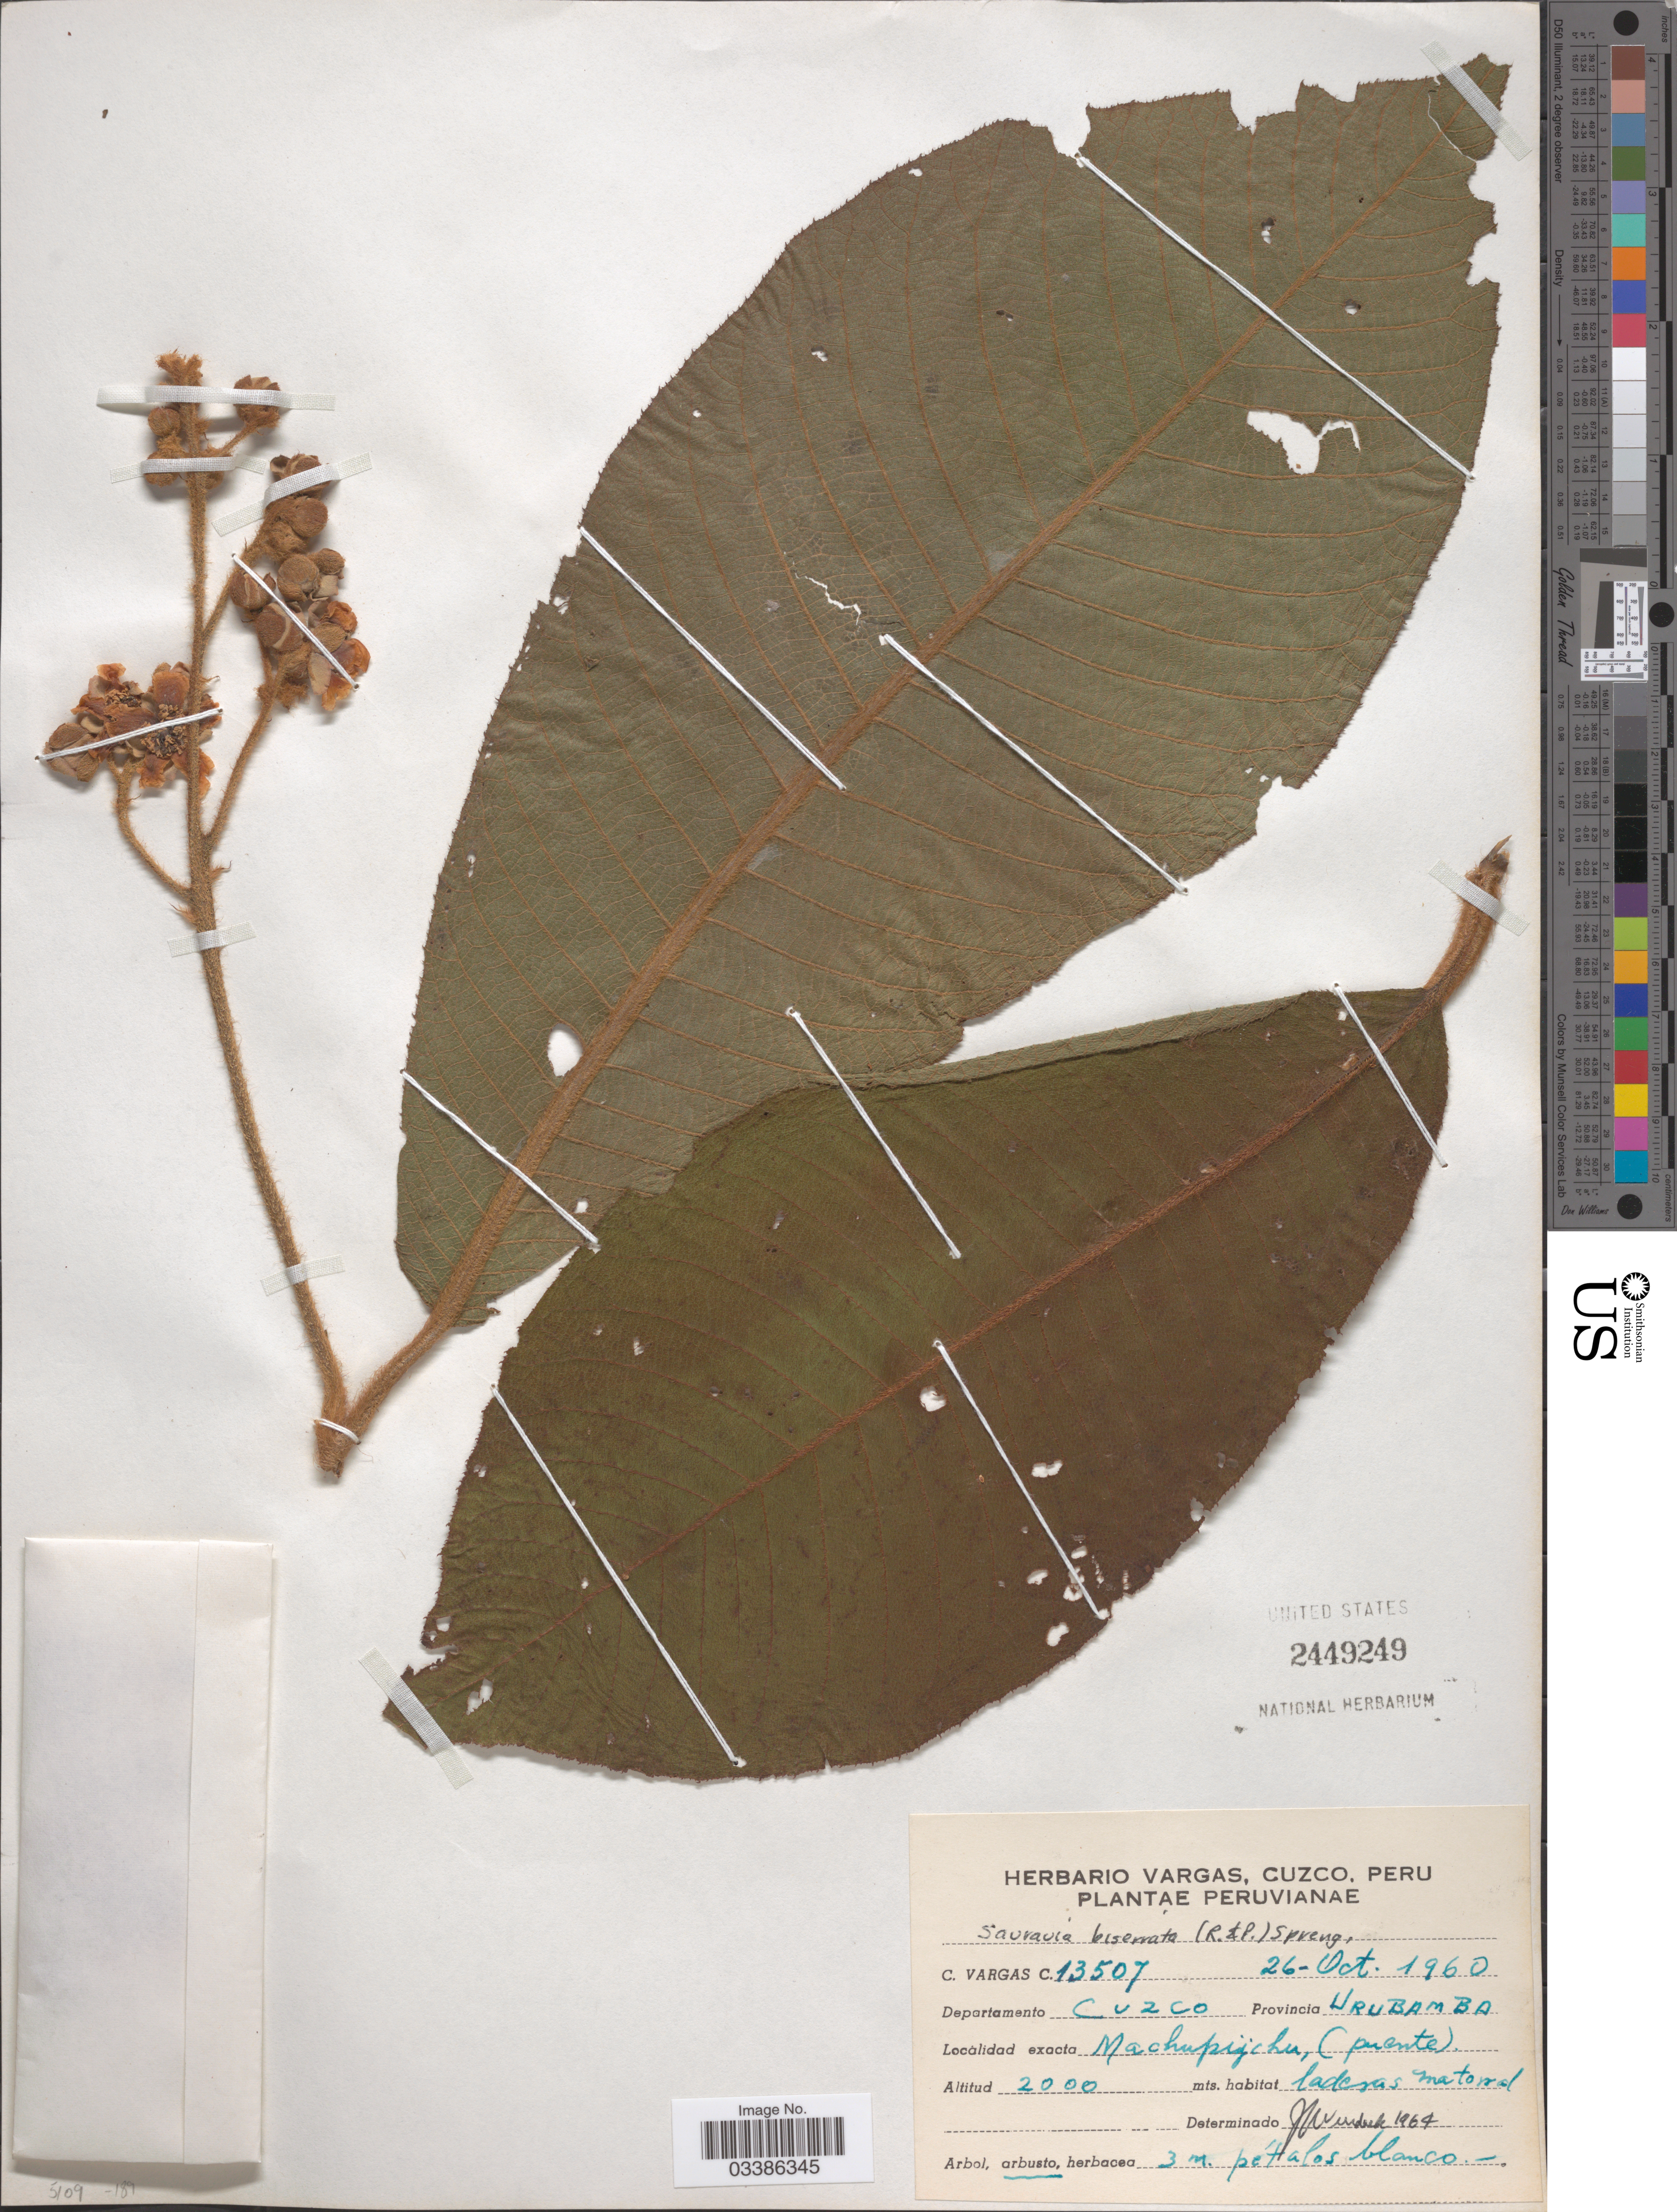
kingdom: Plantae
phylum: Tracheophyta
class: Magnoliopsida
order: Ericales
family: Actinidiaceae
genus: Saurauia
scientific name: Saurauia biserrata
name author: (Ruiz & Pav.) Spreng.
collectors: C. Vargas Calderón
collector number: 13507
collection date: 1960-10-26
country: Peru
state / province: Cusco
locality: Departamento Cuzco. Provincia Urubamba. Machupijchu, (Puente).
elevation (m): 2000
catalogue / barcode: US 2449249